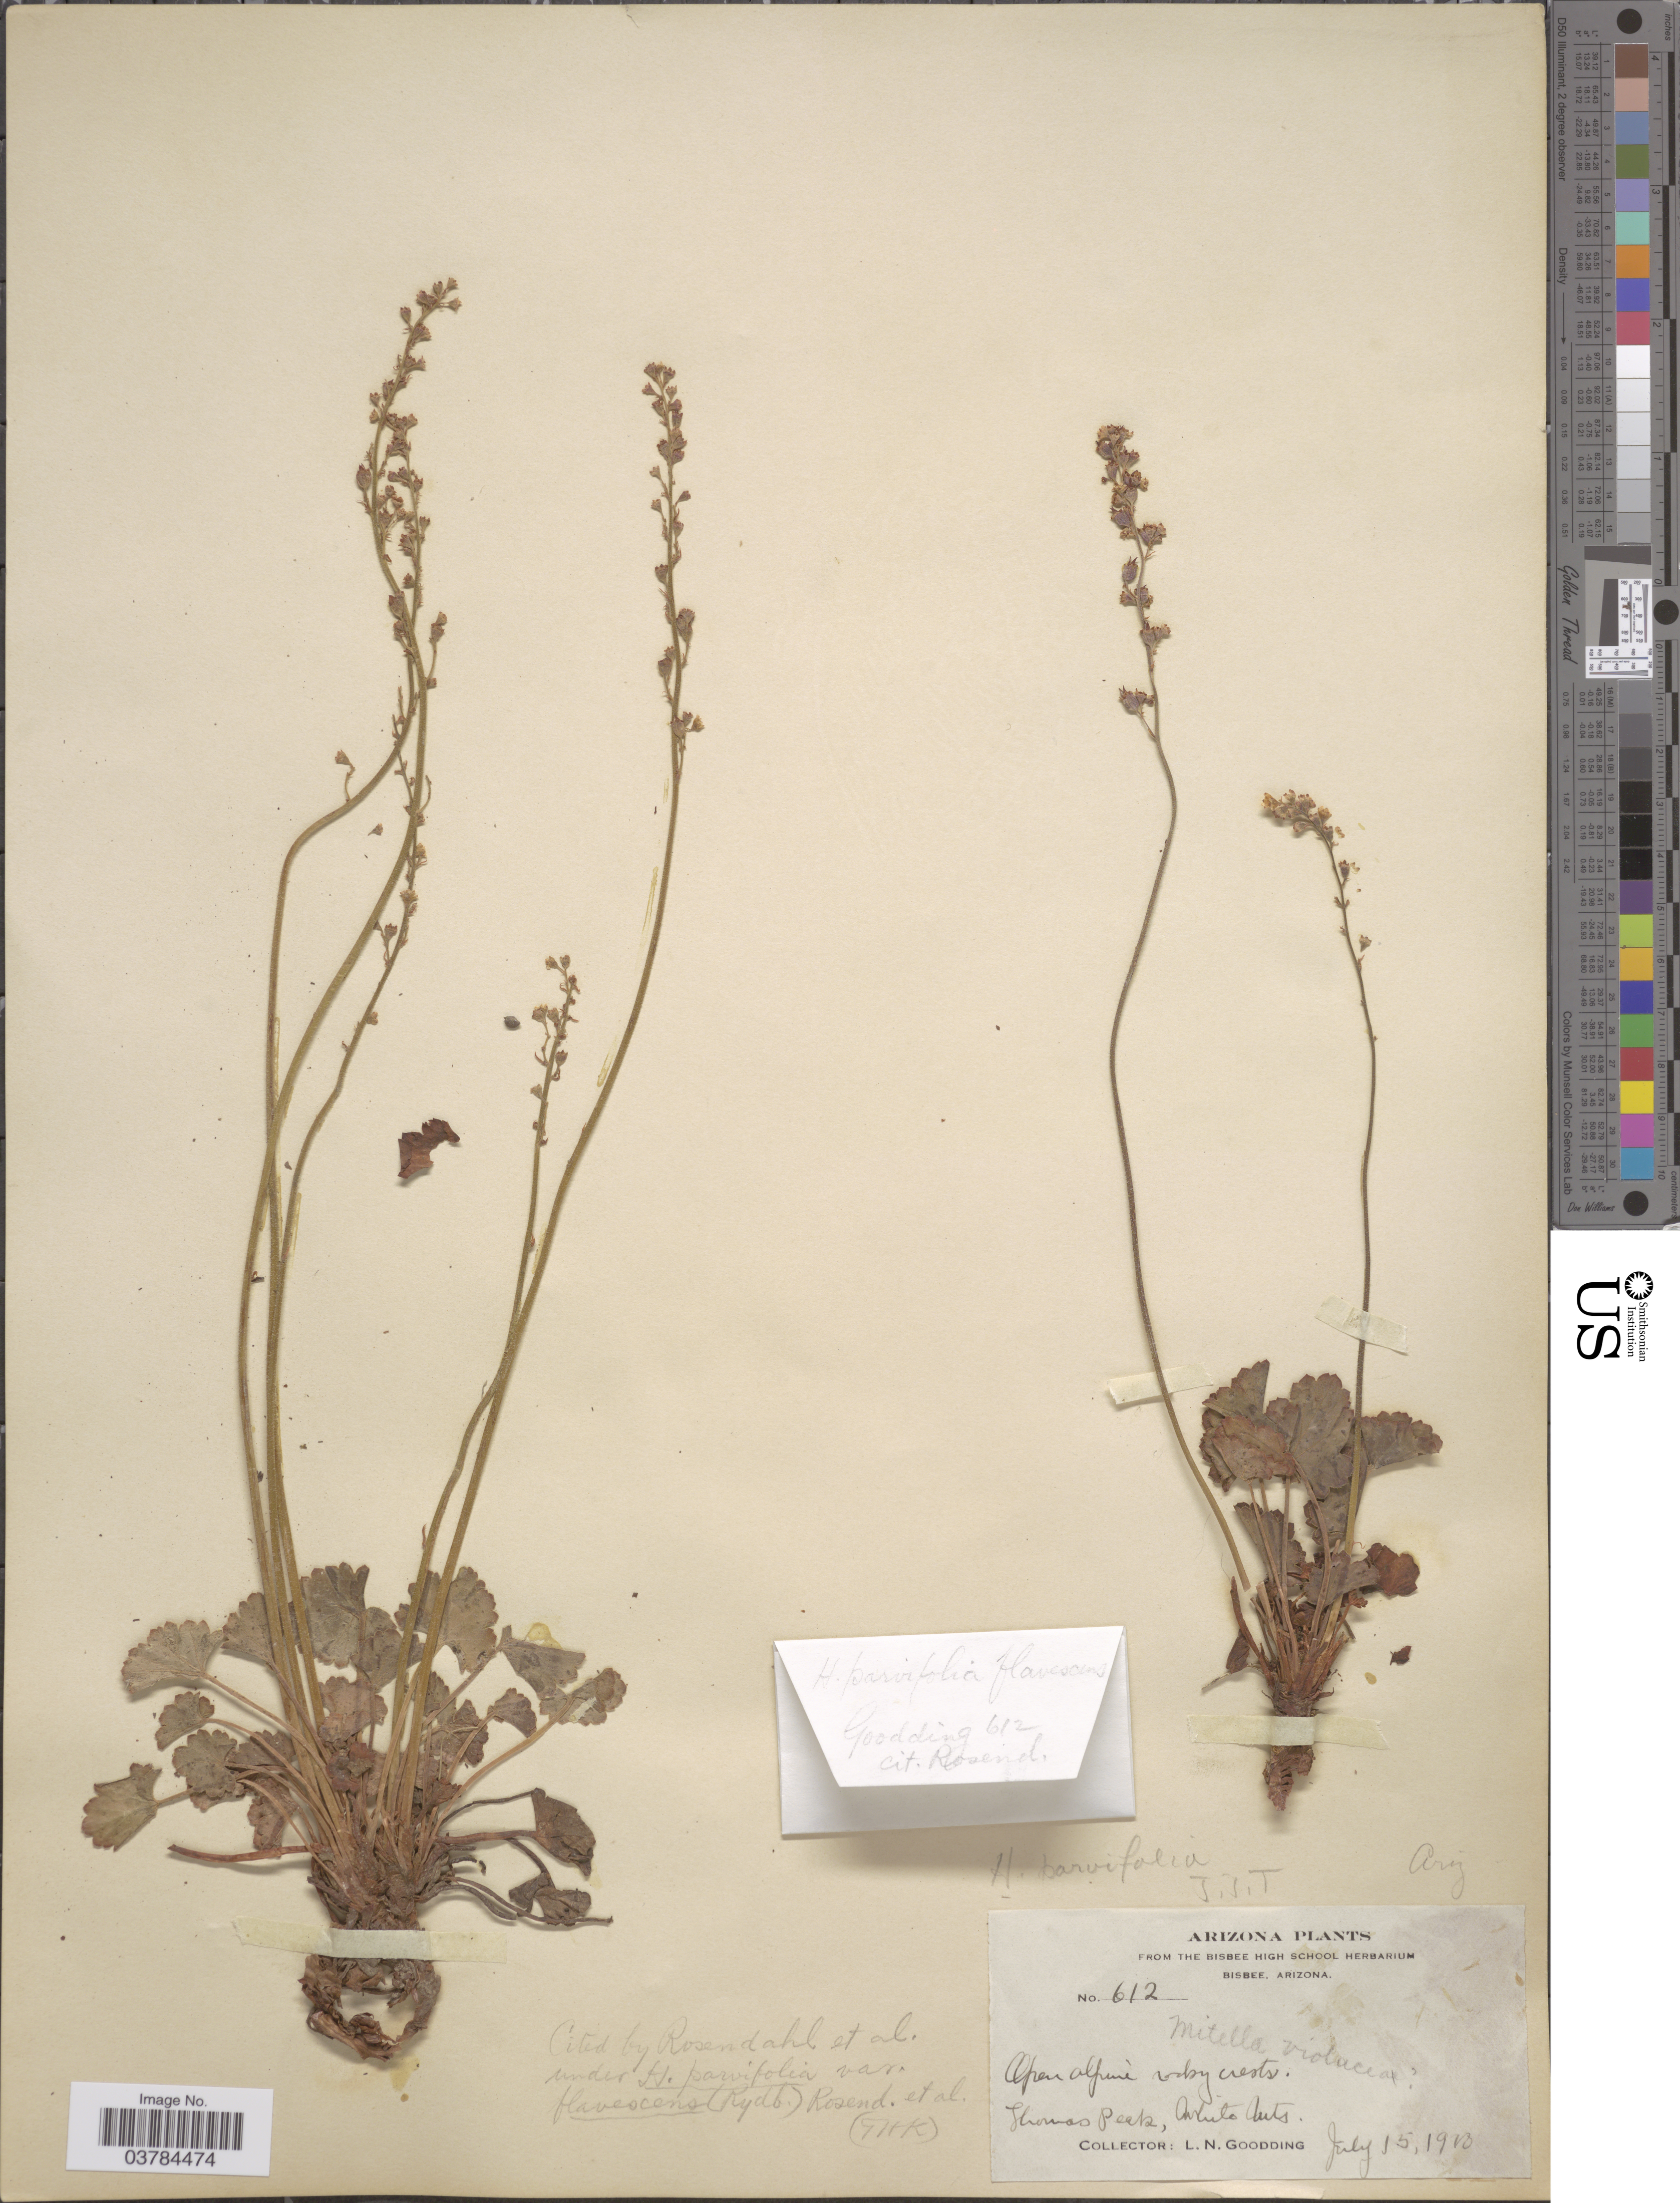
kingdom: Plantae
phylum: Tracheophyta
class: Magnoliopsida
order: Saxifragales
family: Saxifragaceae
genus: Heuchera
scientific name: Heuchera flavescens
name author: Rydb.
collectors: L. N. Goodding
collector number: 612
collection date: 1913-07-15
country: United States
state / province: Arizona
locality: Thomas Peak, White Mts.